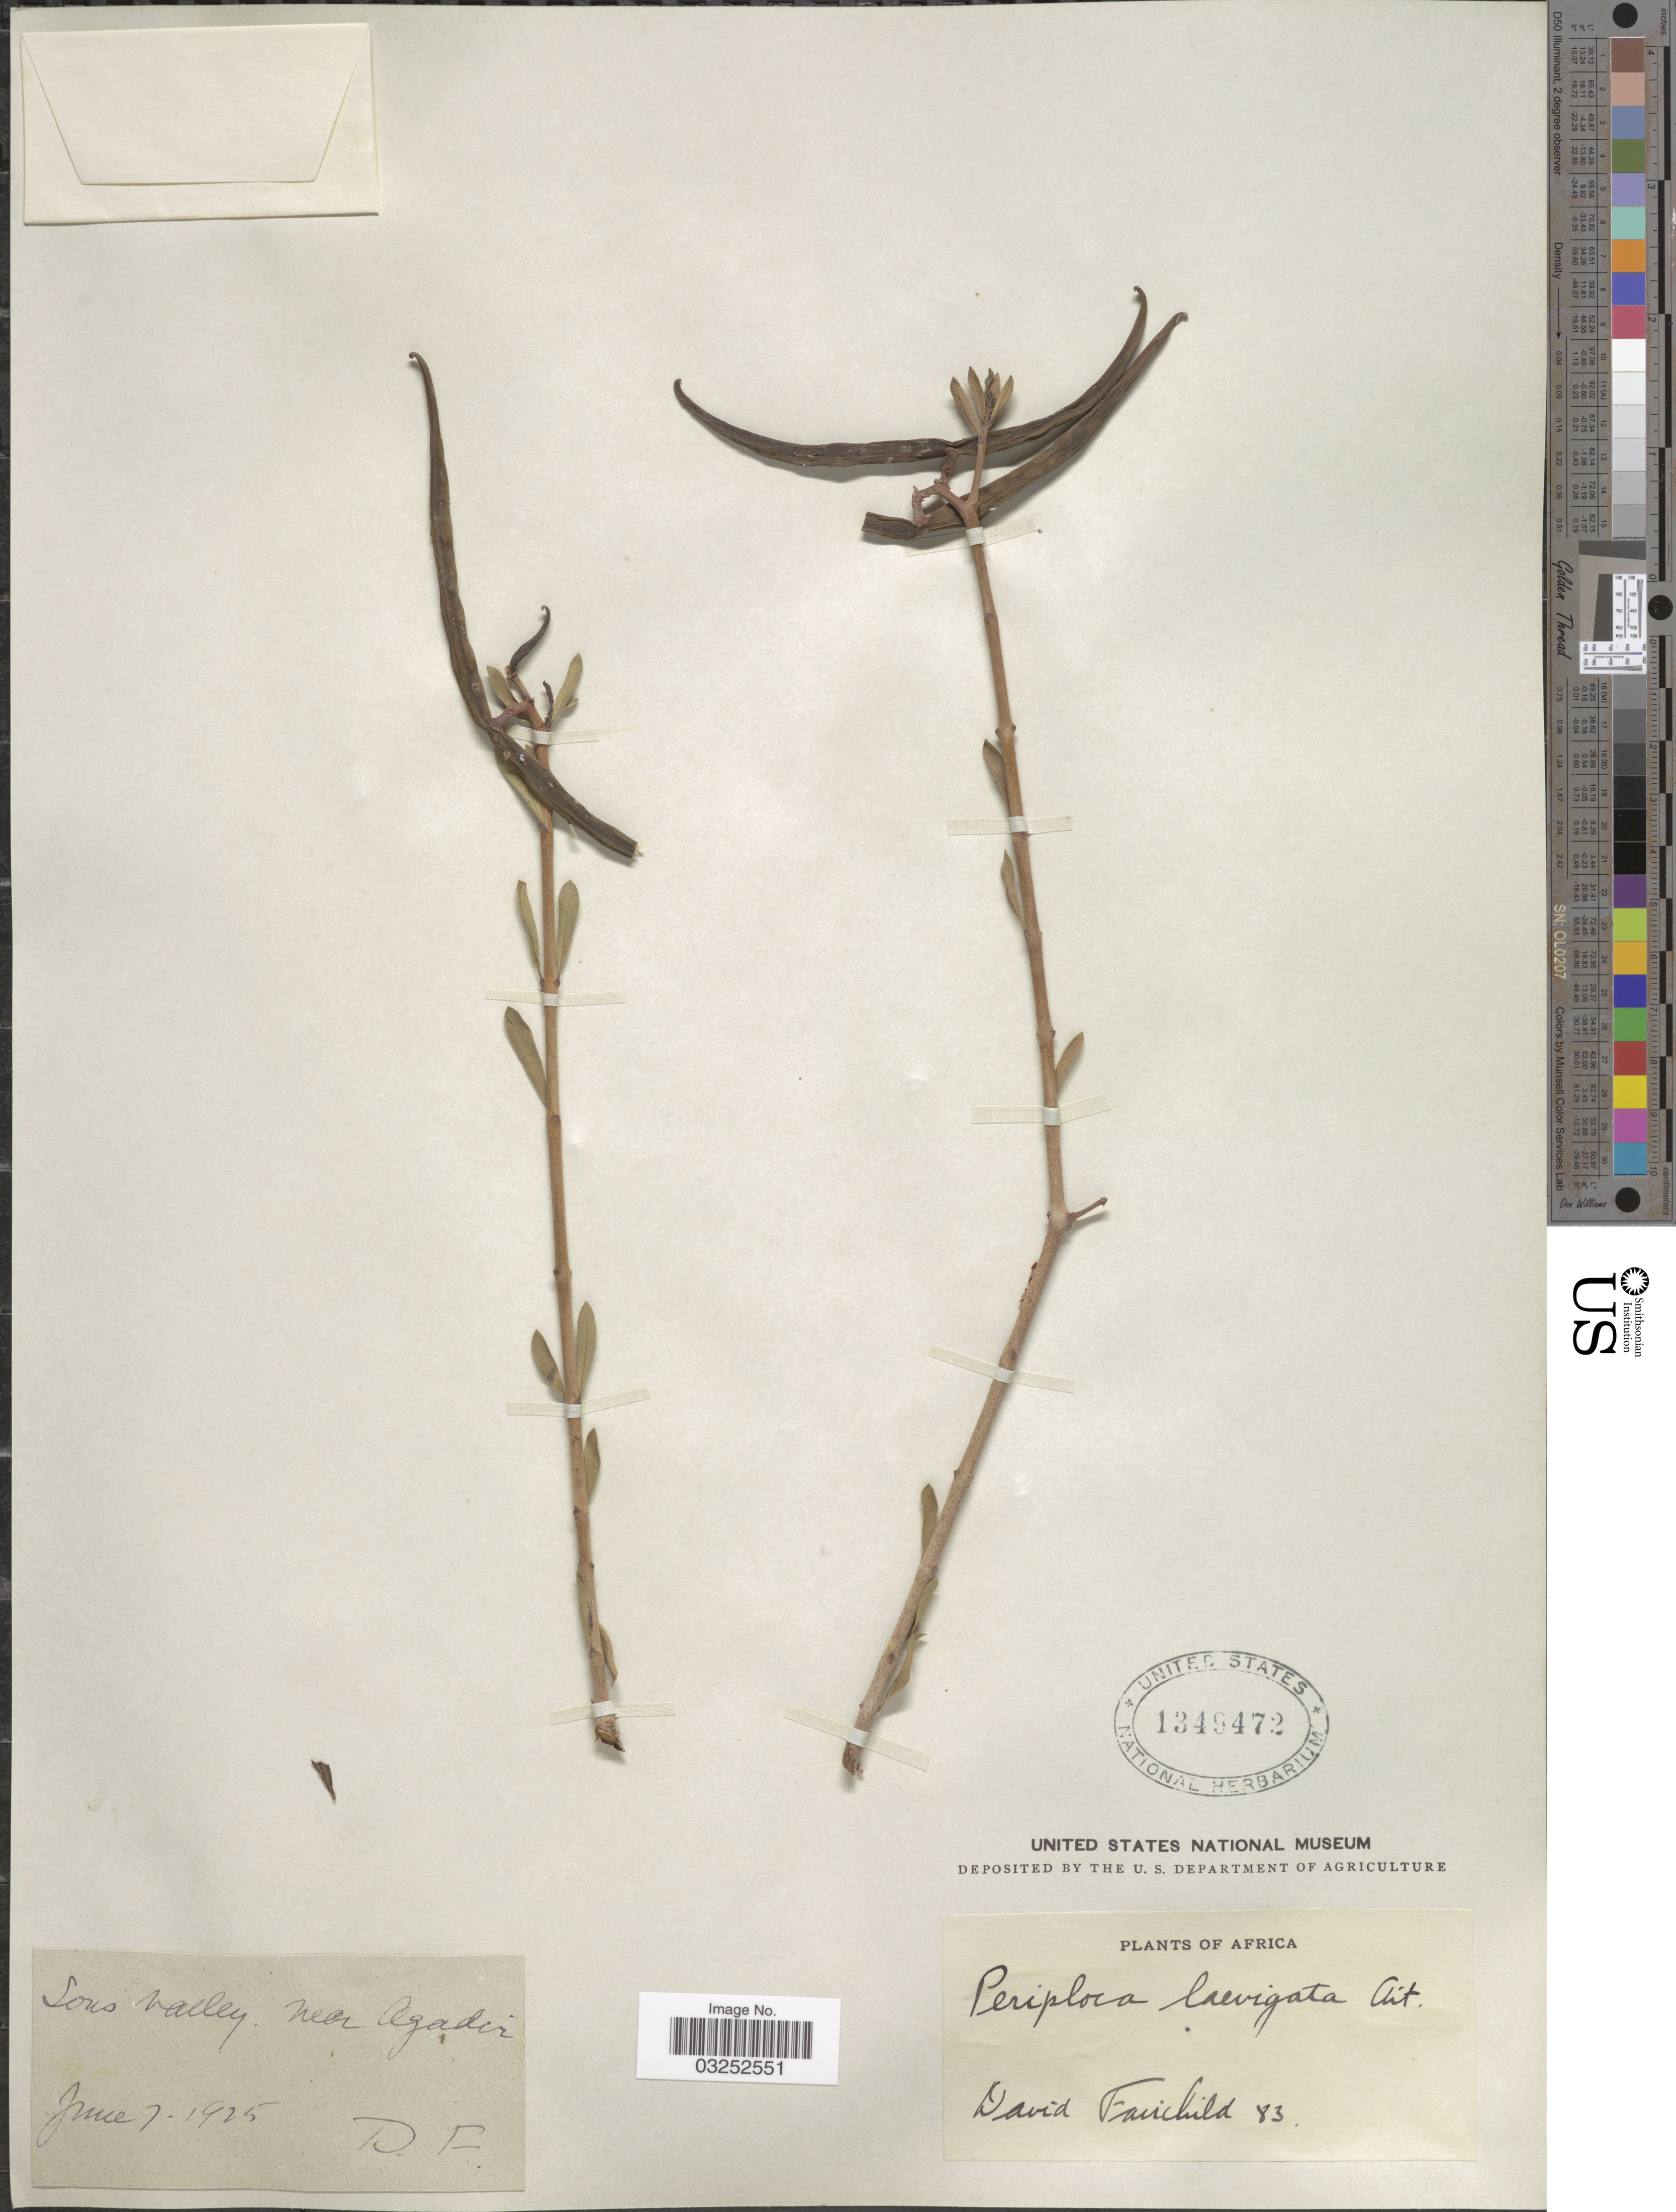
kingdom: Plantae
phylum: Tracheophyta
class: Magnoliopsida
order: Gentianales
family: Apocynaceae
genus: Periploca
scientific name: Periploca laevigata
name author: Aiton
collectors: D. Fairchild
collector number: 83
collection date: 1925-06-07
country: Morocco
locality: Souss Valley, near Agadir. Africa.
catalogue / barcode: US 1349472